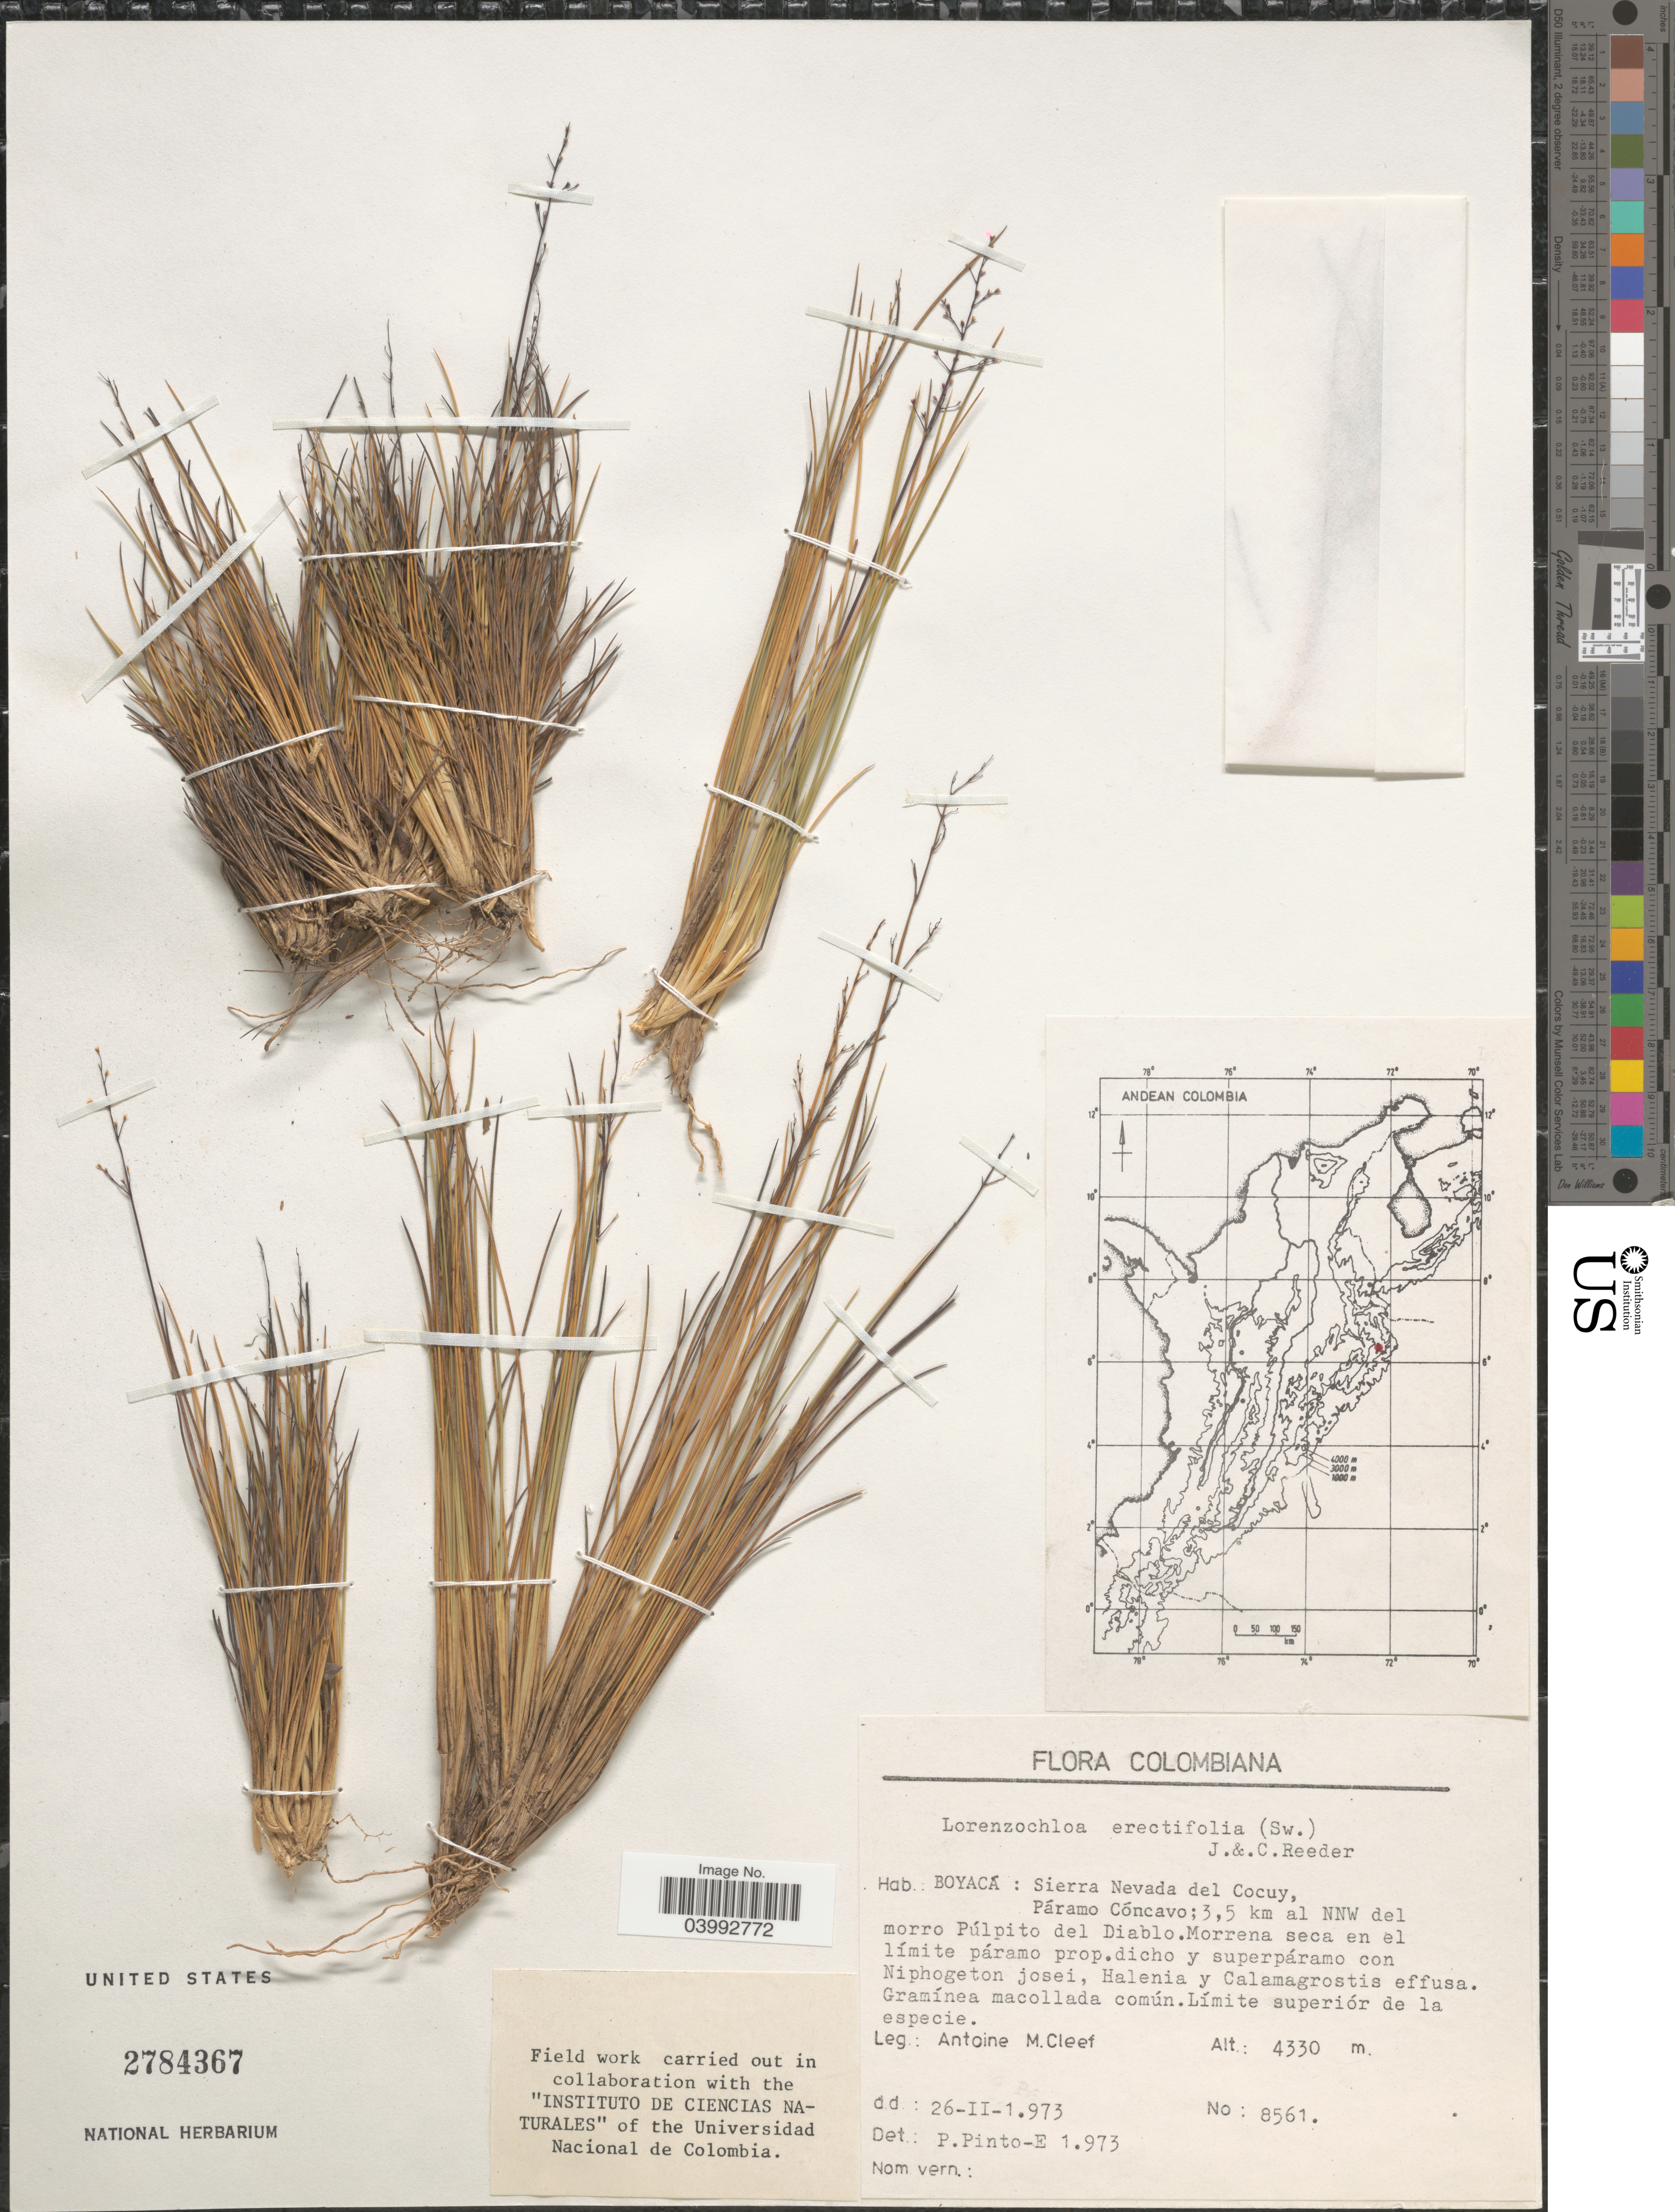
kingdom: Plantae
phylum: Tracheophyta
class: Liliopsida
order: Poales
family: Poaceae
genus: Lorenzochloa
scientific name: Lorenzochloa erectifolia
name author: (Swallen) Reeder & C. Reeder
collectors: A. M. Cleef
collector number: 8561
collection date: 1973-02-26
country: Colombia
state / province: Boyacá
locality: Sierra Nevada del Cocuy, Páramo Cóncavo; 3,5 km al NNW del morro Púlpito del Diablo.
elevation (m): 4330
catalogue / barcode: US 2784367